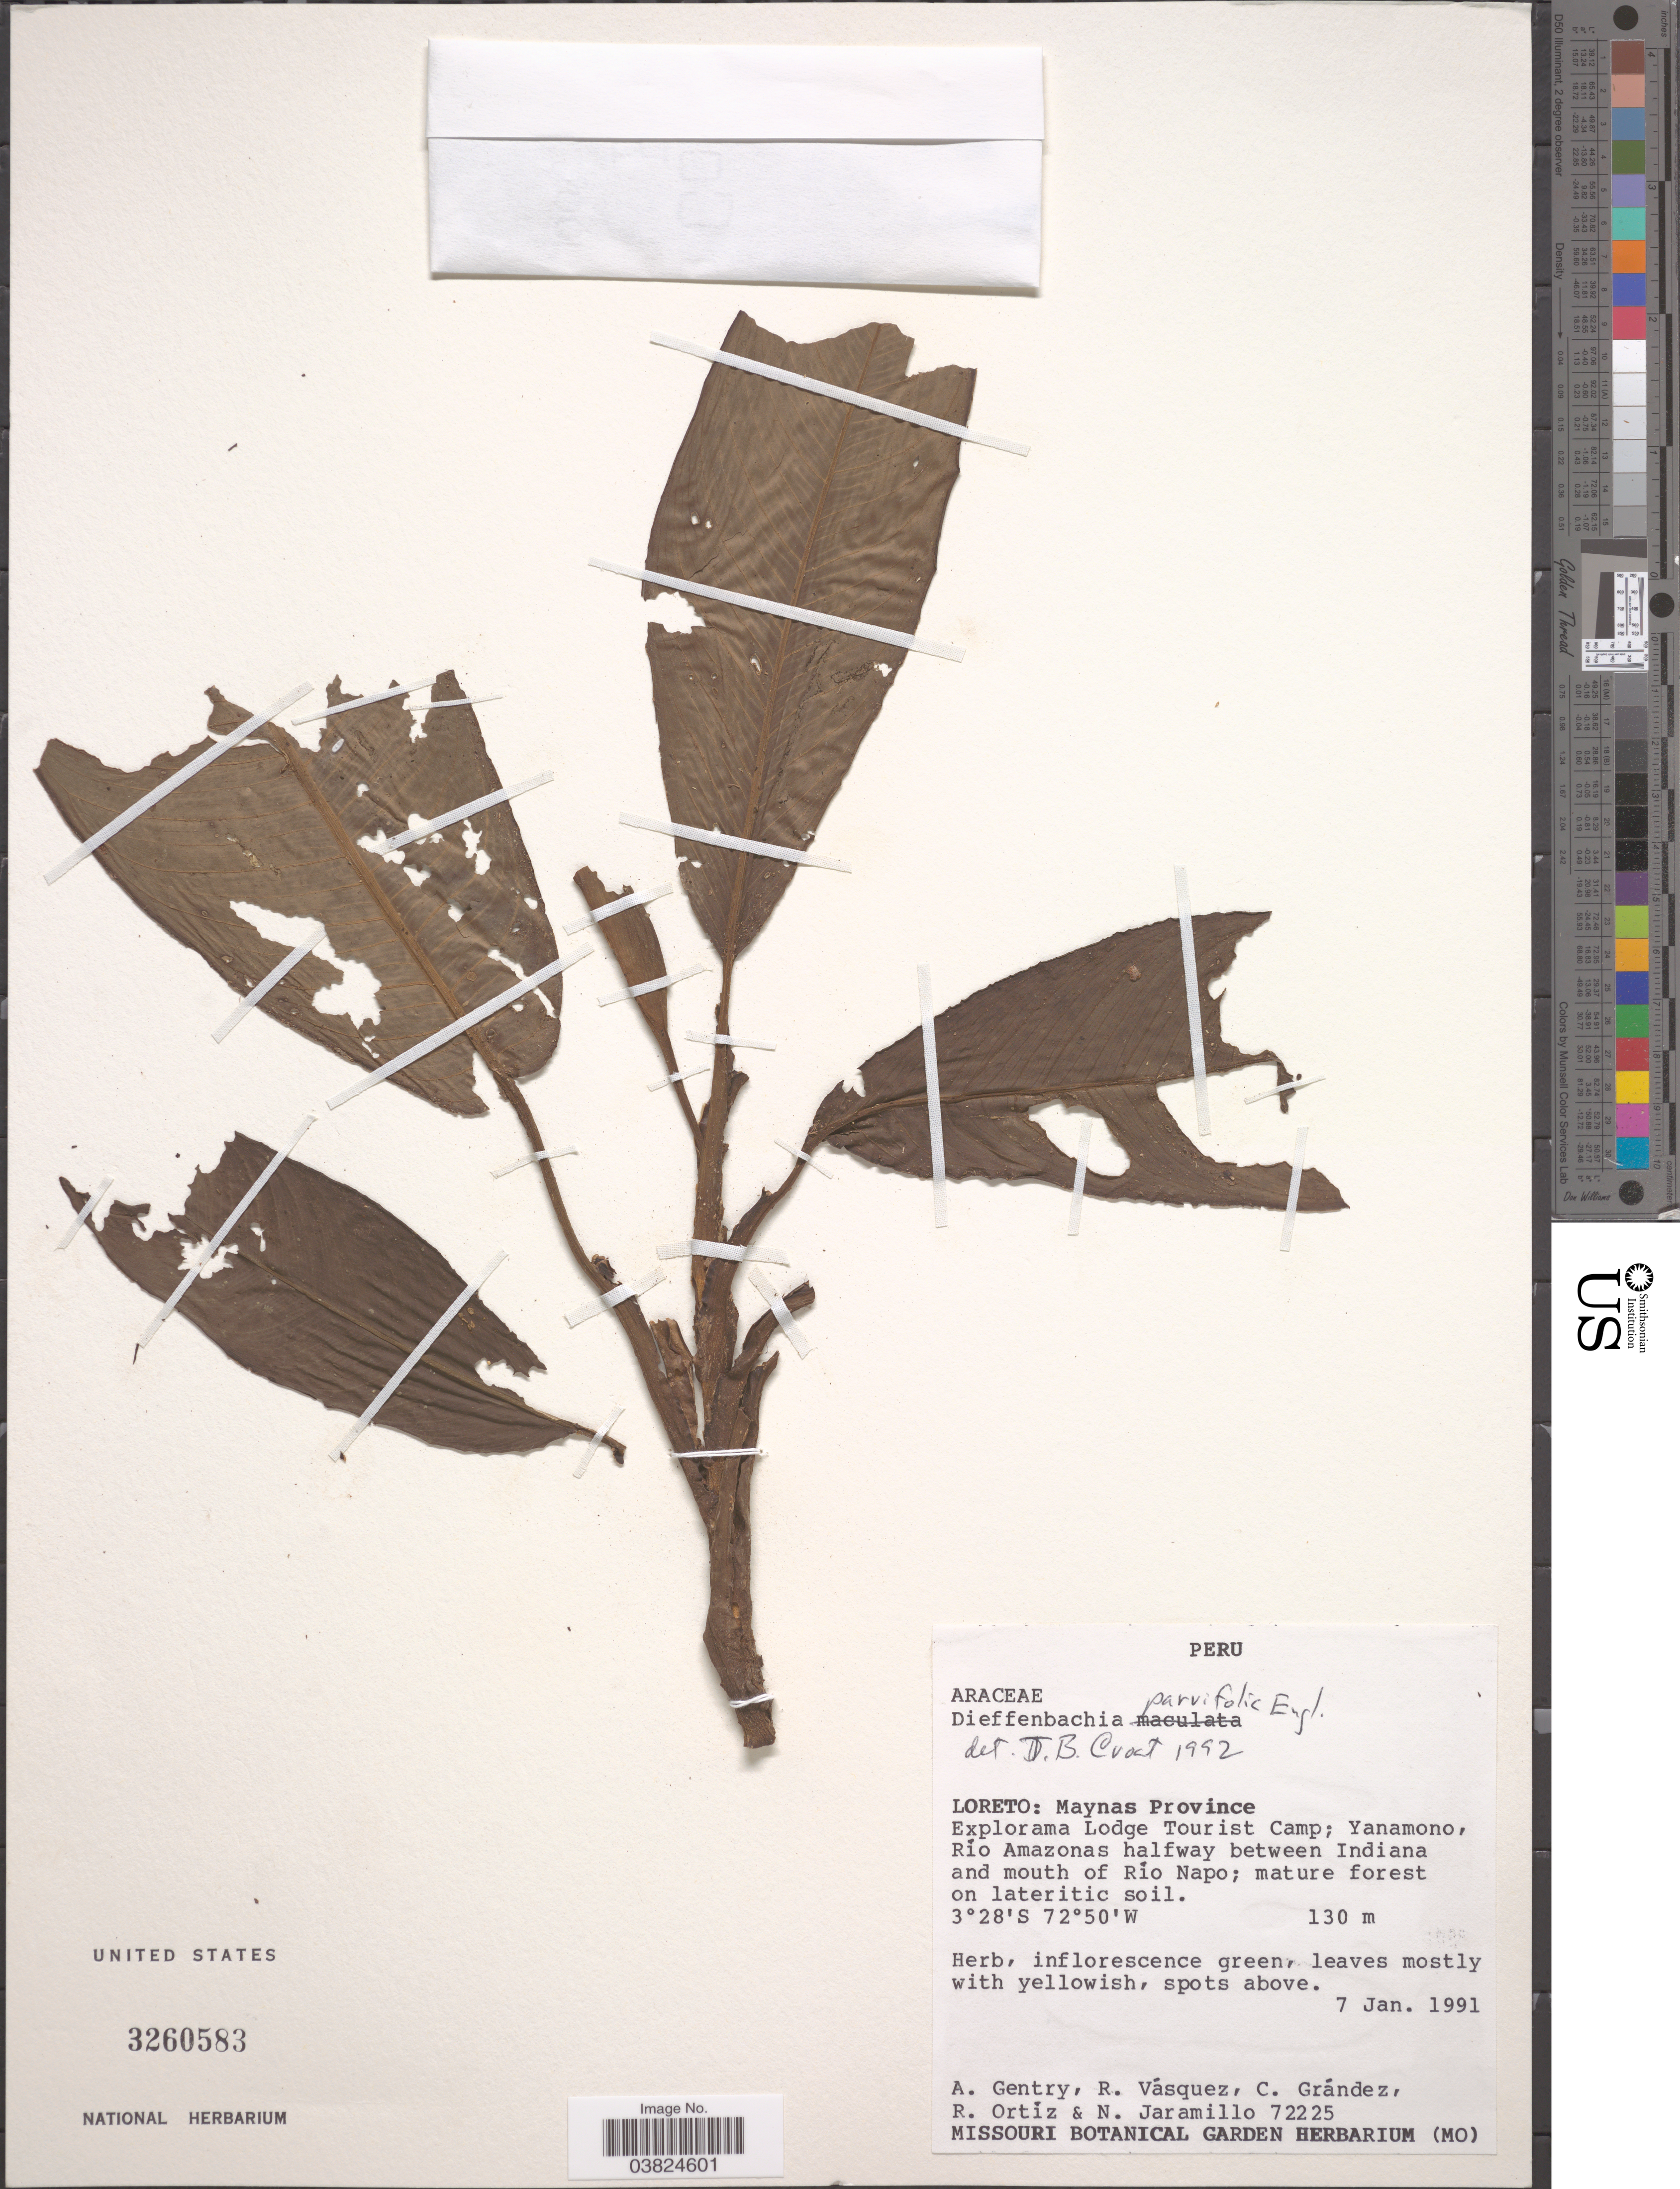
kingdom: Plantae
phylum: Tracheophyta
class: Liliopsida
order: Alismatales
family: Araceae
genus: Dieffenbachia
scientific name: Dieffenbachia parvifolia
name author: Engl.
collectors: A. H. Gentry, R. Vásquez, C. Grández, R. Ortiz & N. Jaramillo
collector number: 72225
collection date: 1991-01-07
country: Peru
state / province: Loreto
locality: Maynas Province. Explorama Lodge Tourist Camp; Yanamono, Rio Amazonas halfway between Indiana and mouth of Rio Napo.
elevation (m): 130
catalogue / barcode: US 3260583